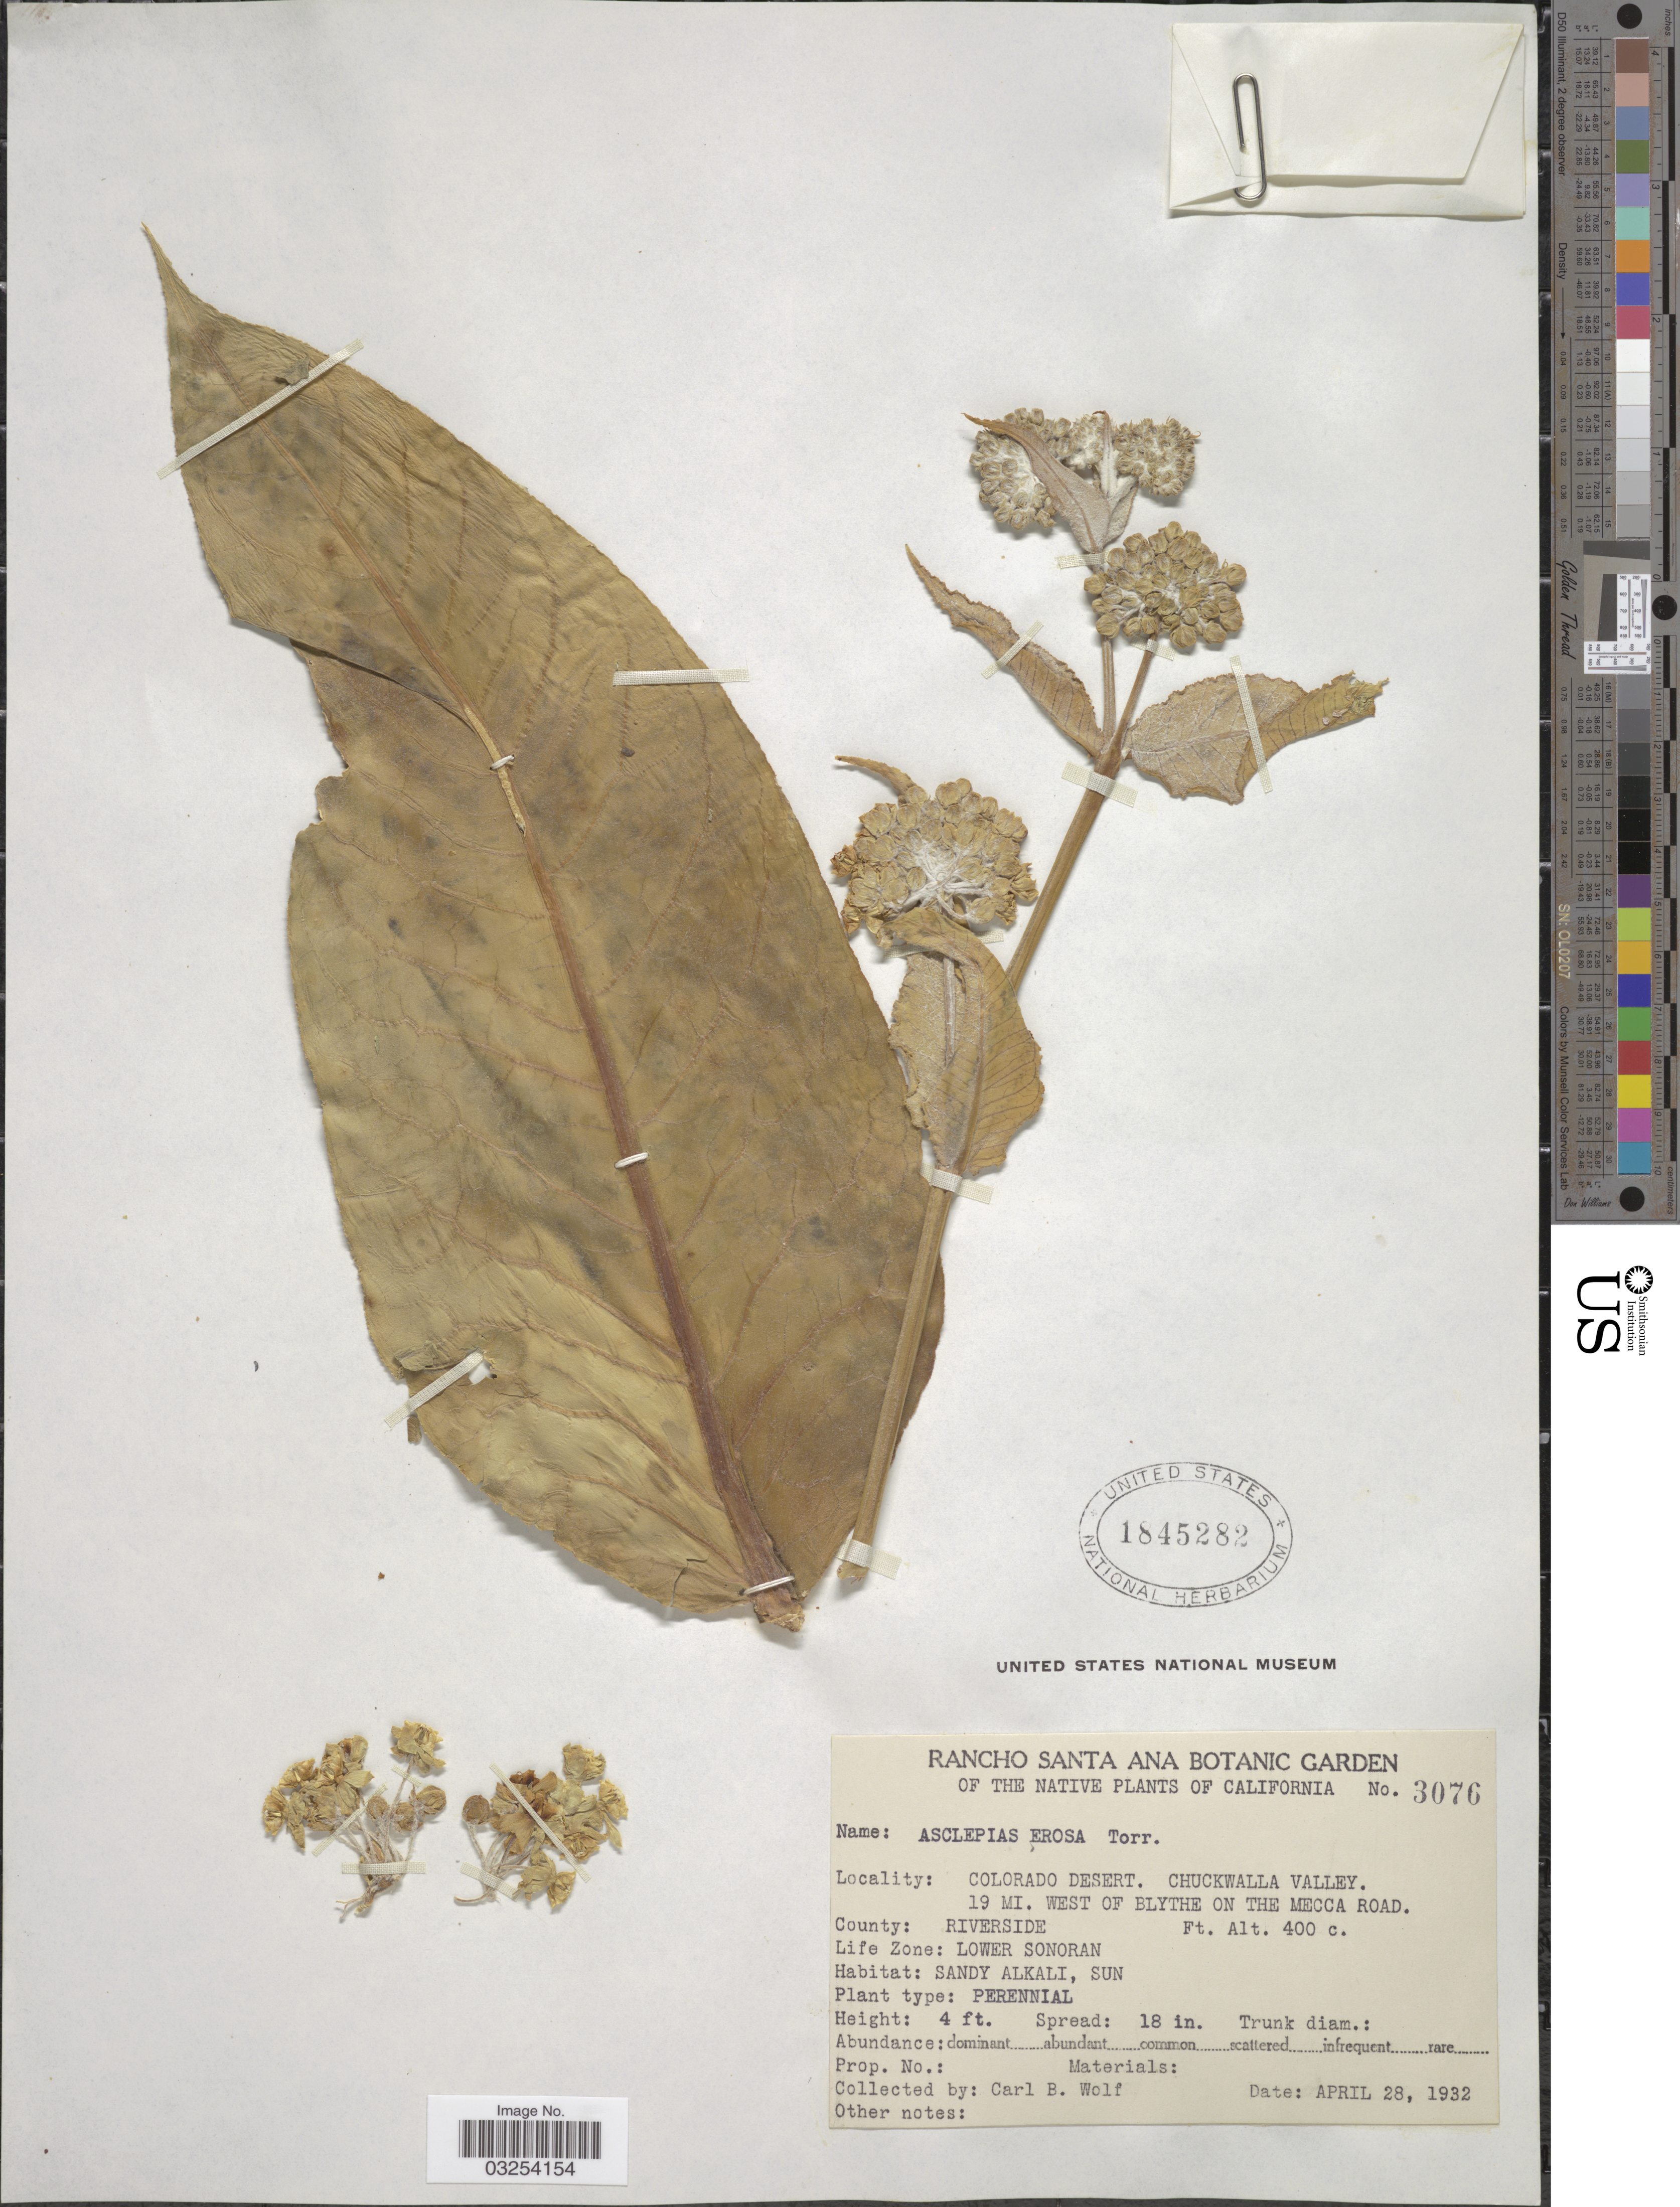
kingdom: Plantae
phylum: Tracheophyta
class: Magnoliopsida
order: Gentianales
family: Apocynaceae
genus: Asclepias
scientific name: Asclepias erosa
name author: Torr.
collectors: C. B. Wolf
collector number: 3076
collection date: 1932-04-28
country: United States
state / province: California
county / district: Riverside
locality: Colorado Desert. Chuckwalla Valley. 19 mi. west of Blythe on the Mecca Road. County: Riverside. Life Zone: Lower Sonoran.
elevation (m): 122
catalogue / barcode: US 1845282